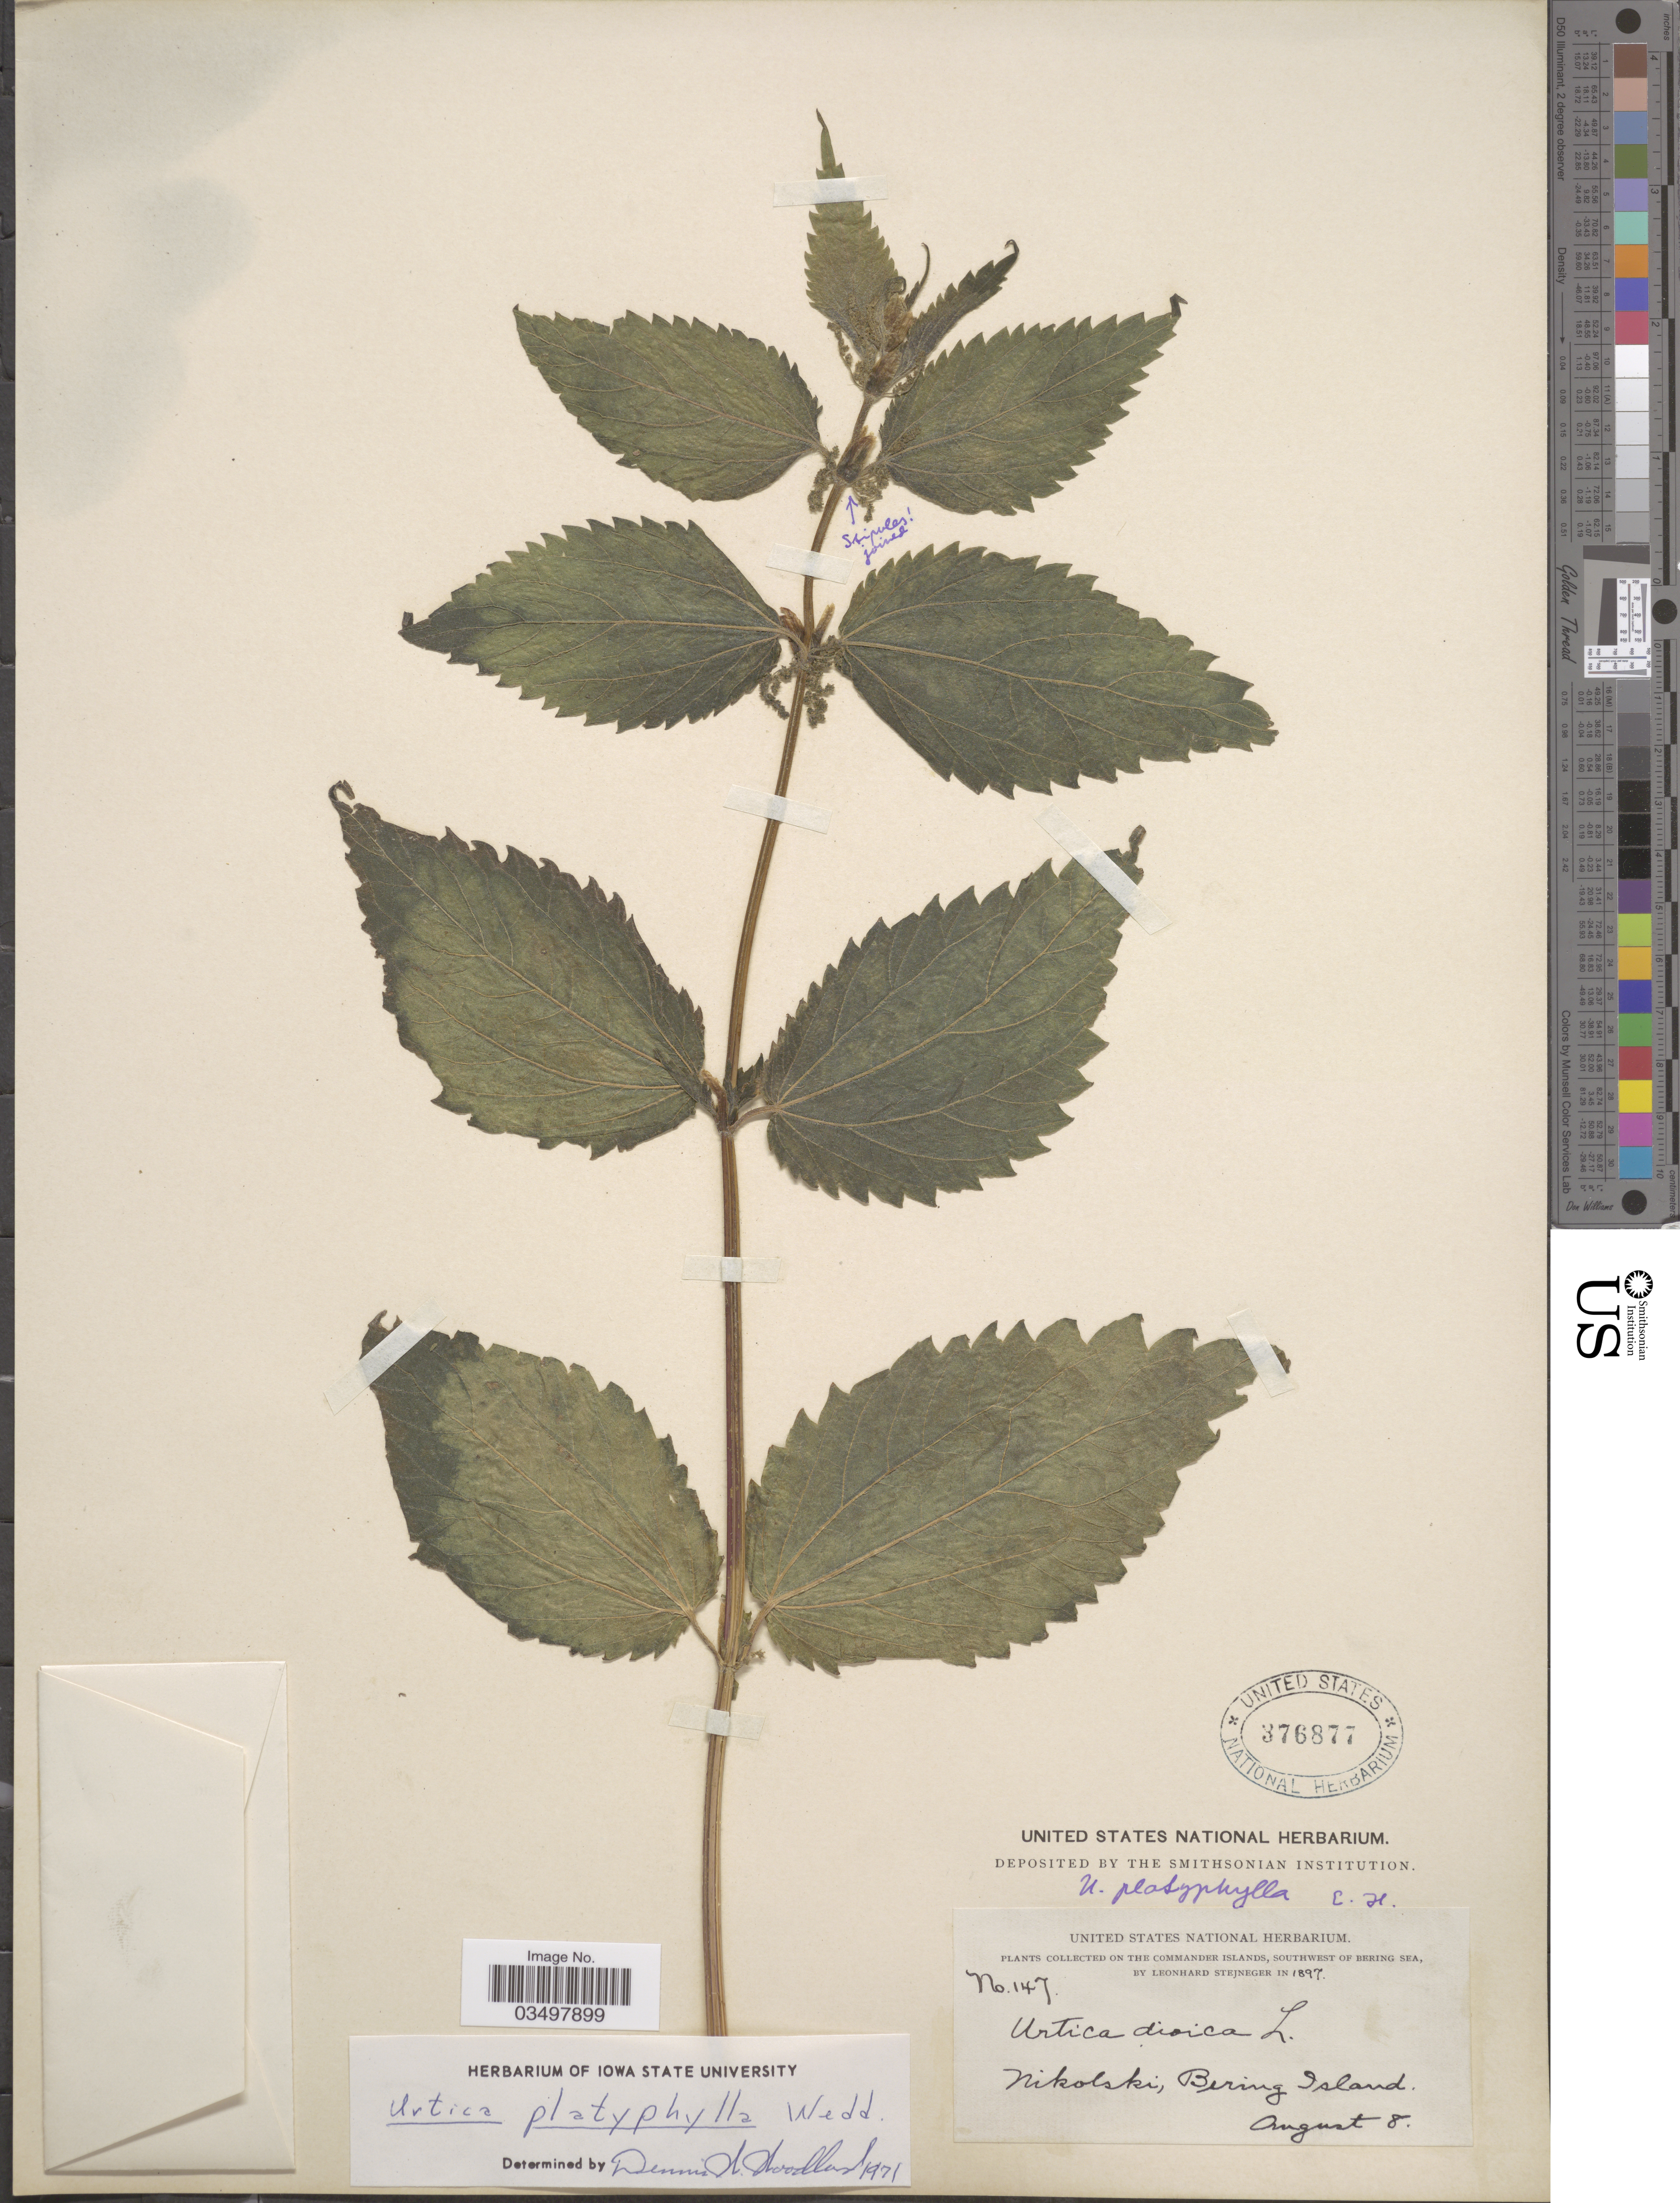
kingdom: Plantae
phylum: Tracheophyta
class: Magnoliopsida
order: Rosales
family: Urticaceae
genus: Urtica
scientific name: Urtica platyphylla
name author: Wedd.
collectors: L. Stejneger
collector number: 147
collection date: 1897-08-08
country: Russian Federation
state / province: Kamchatka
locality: On the Commander Islands, Southwest of Bering Sea. Nikolski, Bering Island.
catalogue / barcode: US 376877